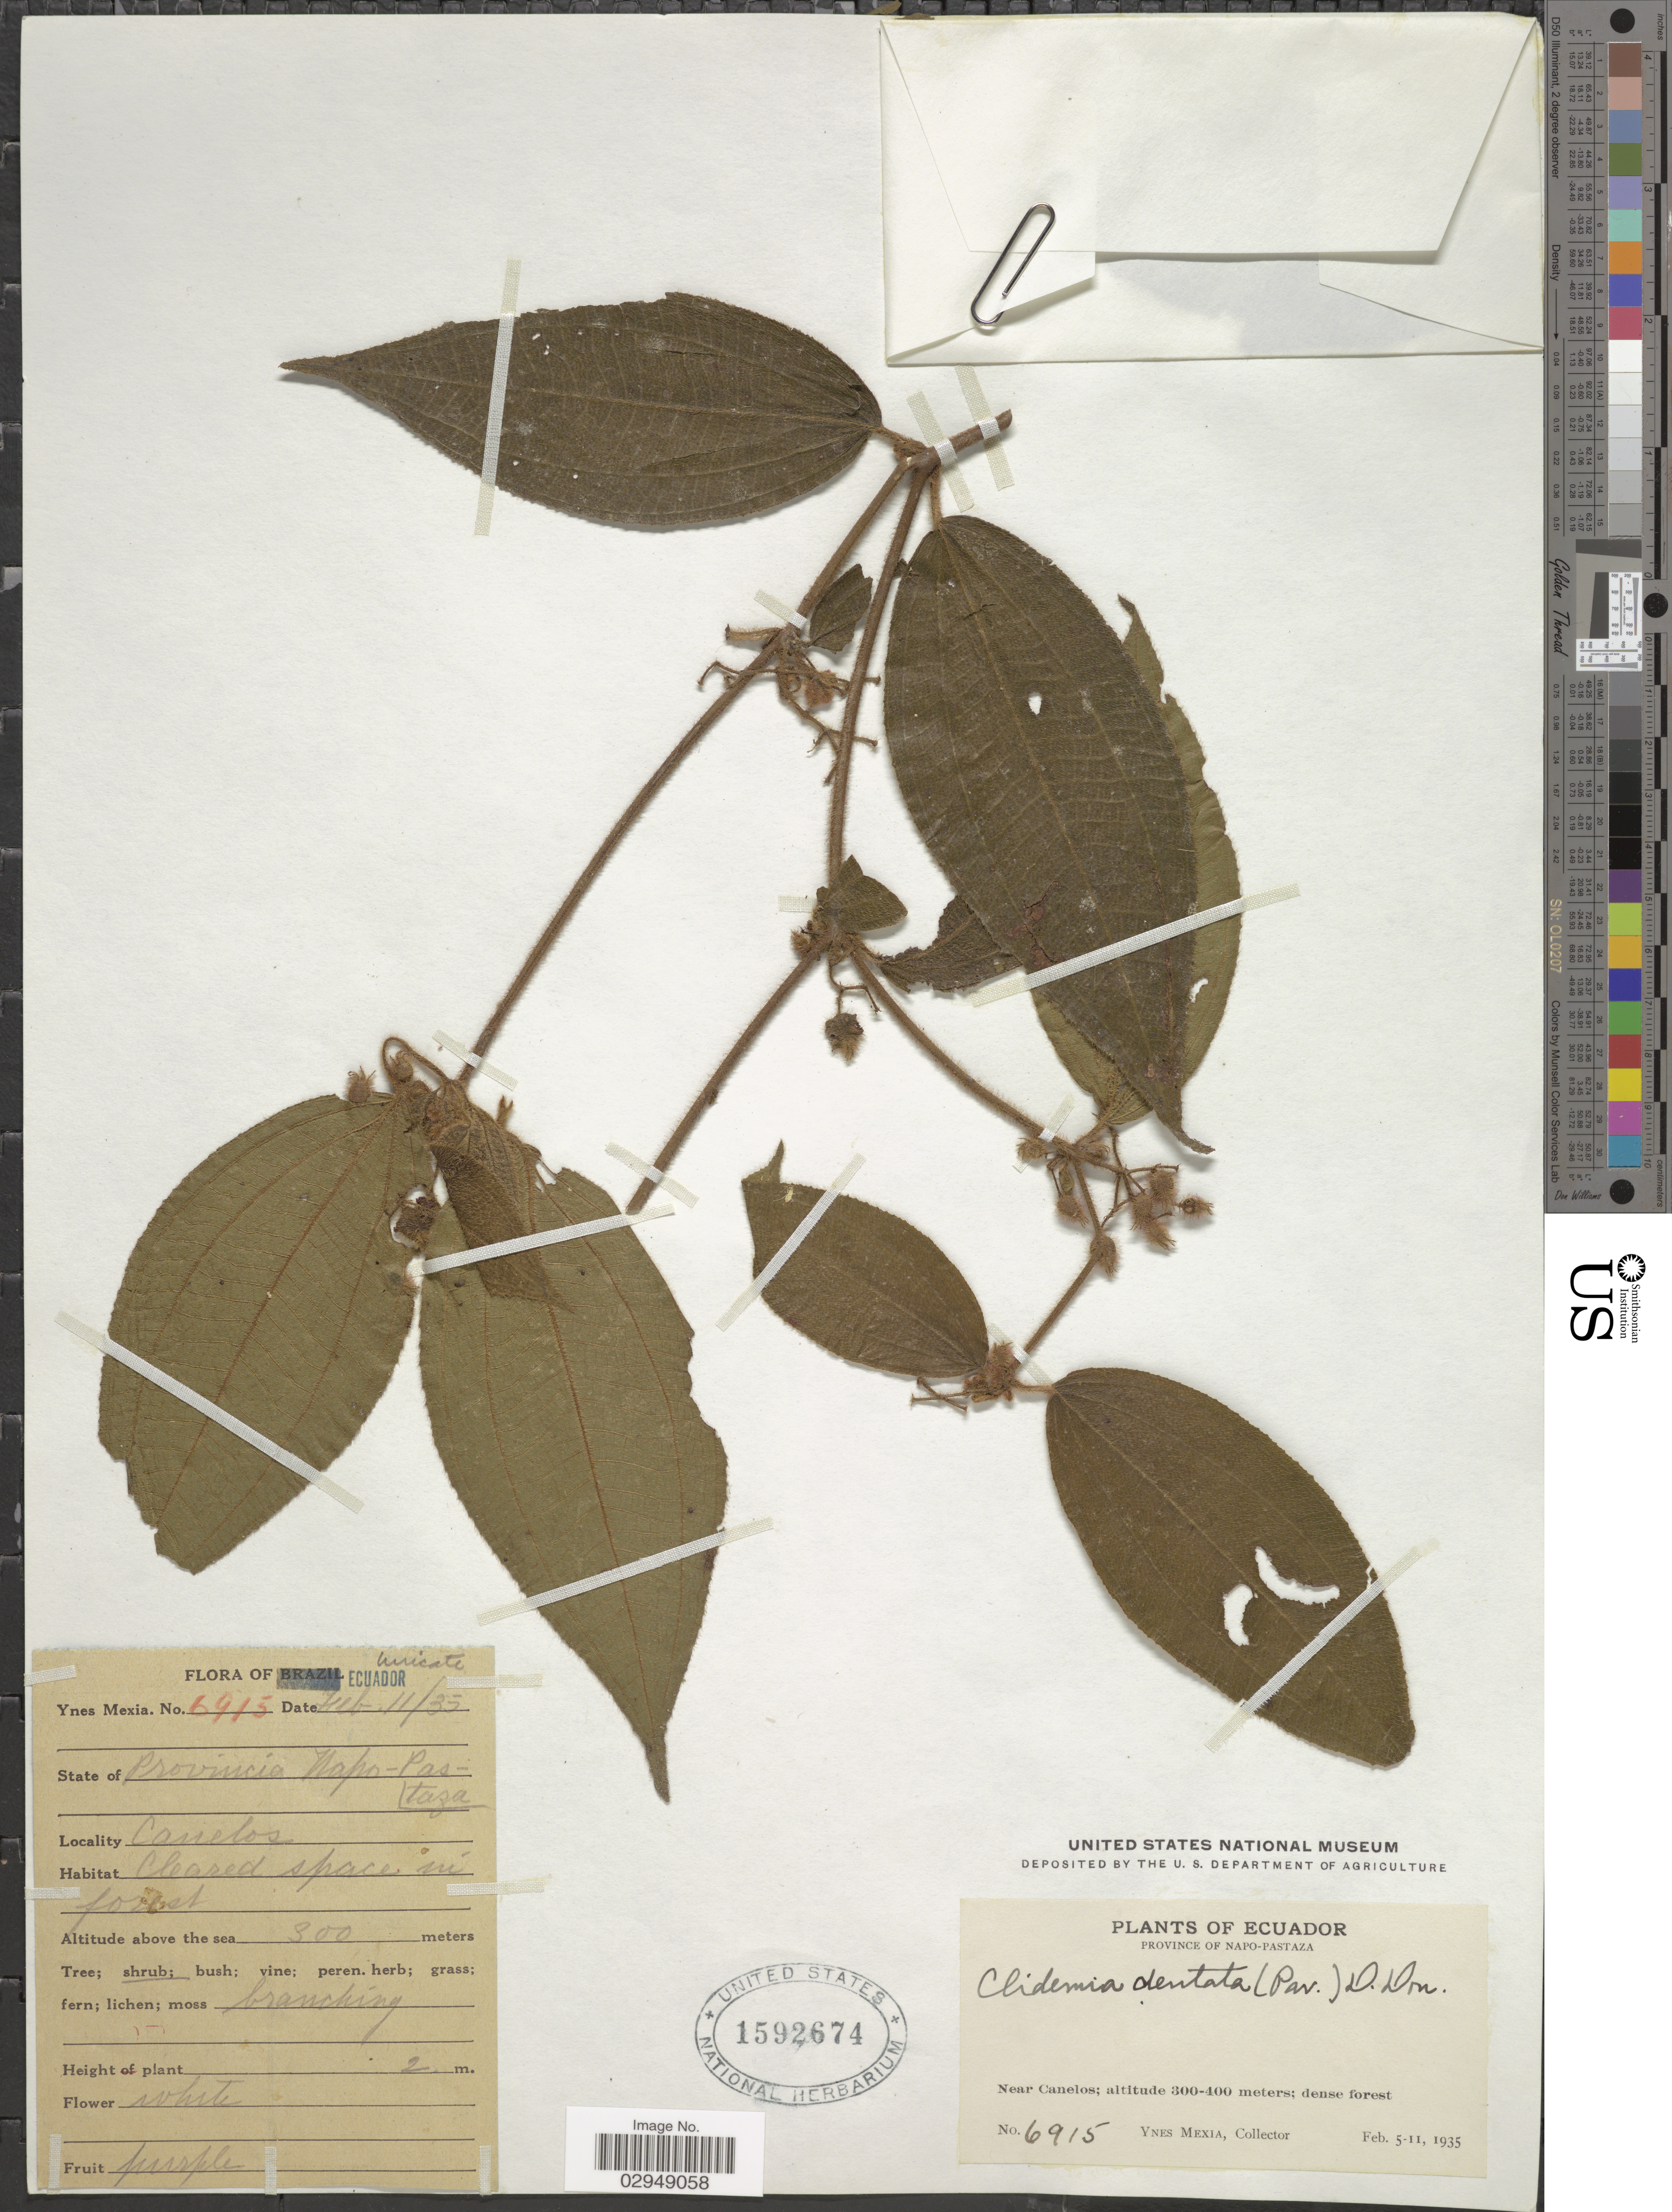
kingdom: Plantae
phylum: Tracheophyta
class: Magnoliopsida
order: Myrtales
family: Melastomataceae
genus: Clidemia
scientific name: Clidemia dentata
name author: D. Don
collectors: Y. Mexia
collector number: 6915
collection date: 1935-02-05/1935-02-11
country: Ecuador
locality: Provincia Napo-Pastaza. Canelos.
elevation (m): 300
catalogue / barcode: US 1592674